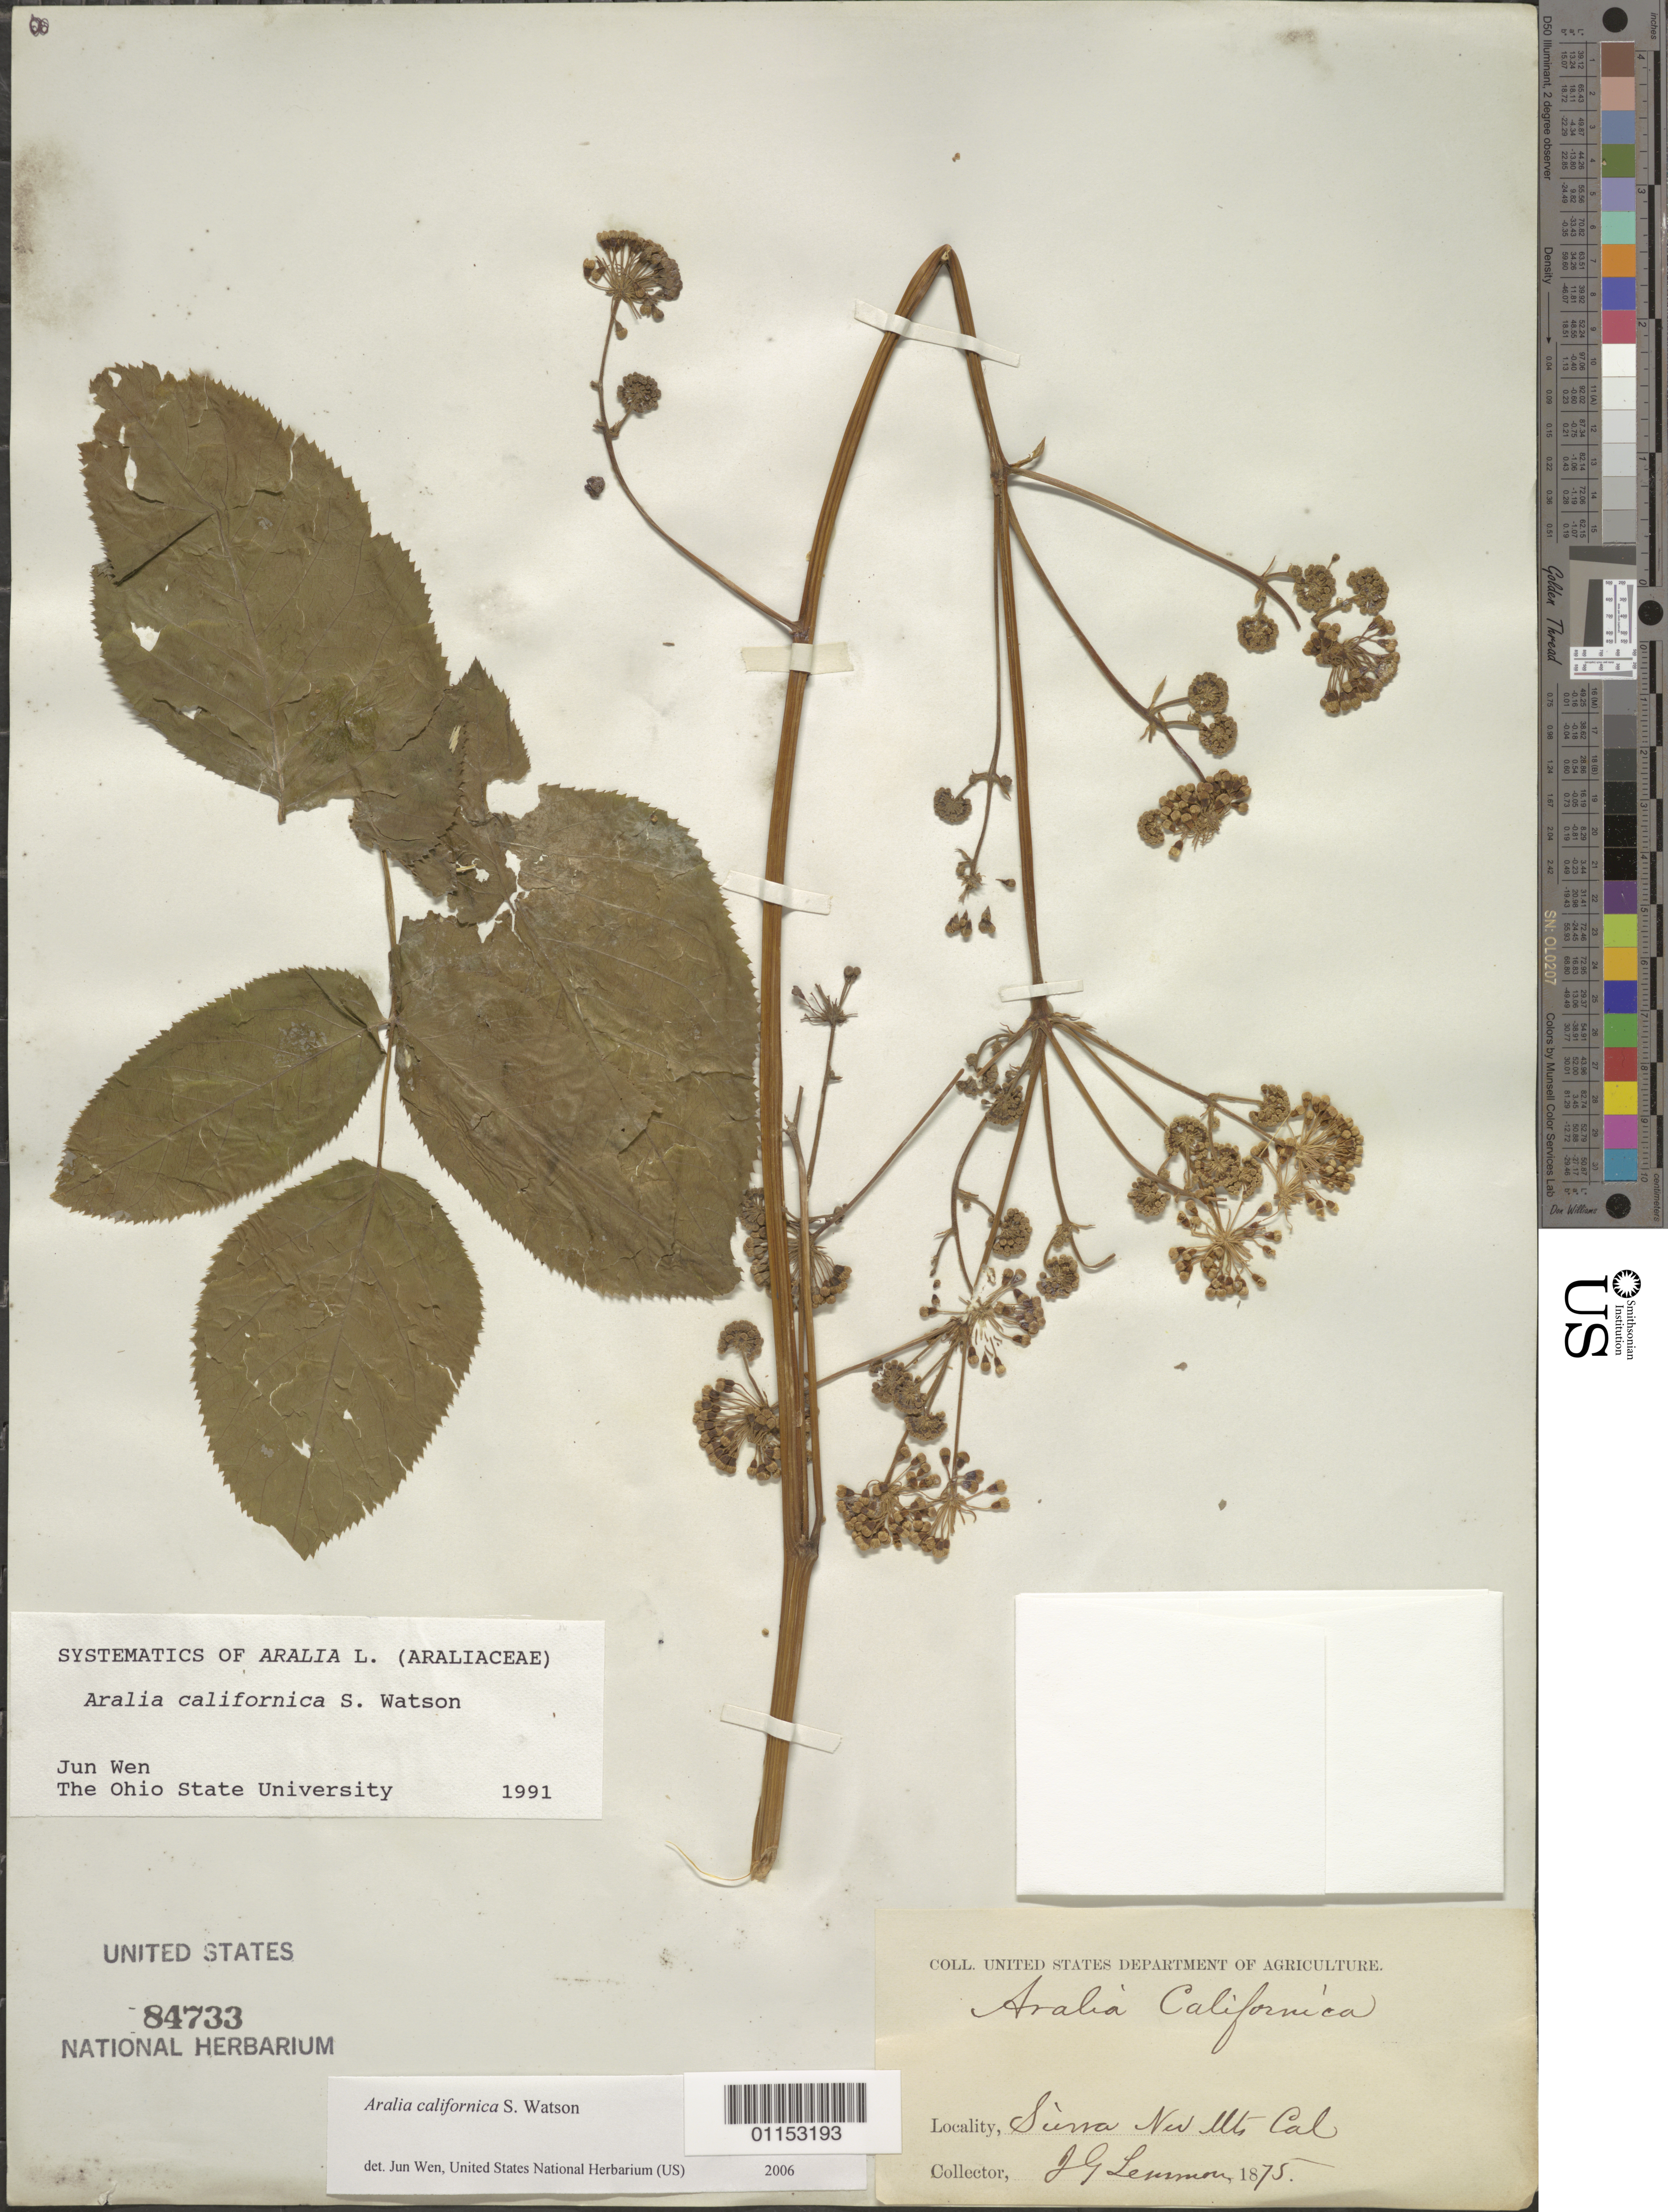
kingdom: Plantae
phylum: Tracheophyta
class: Magnoliopsida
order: Apiales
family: Araliaceae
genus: Aralia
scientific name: Aralia californica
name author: S. Watson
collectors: J. G. Lemmon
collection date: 1875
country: United States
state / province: California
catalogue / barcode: US 84733